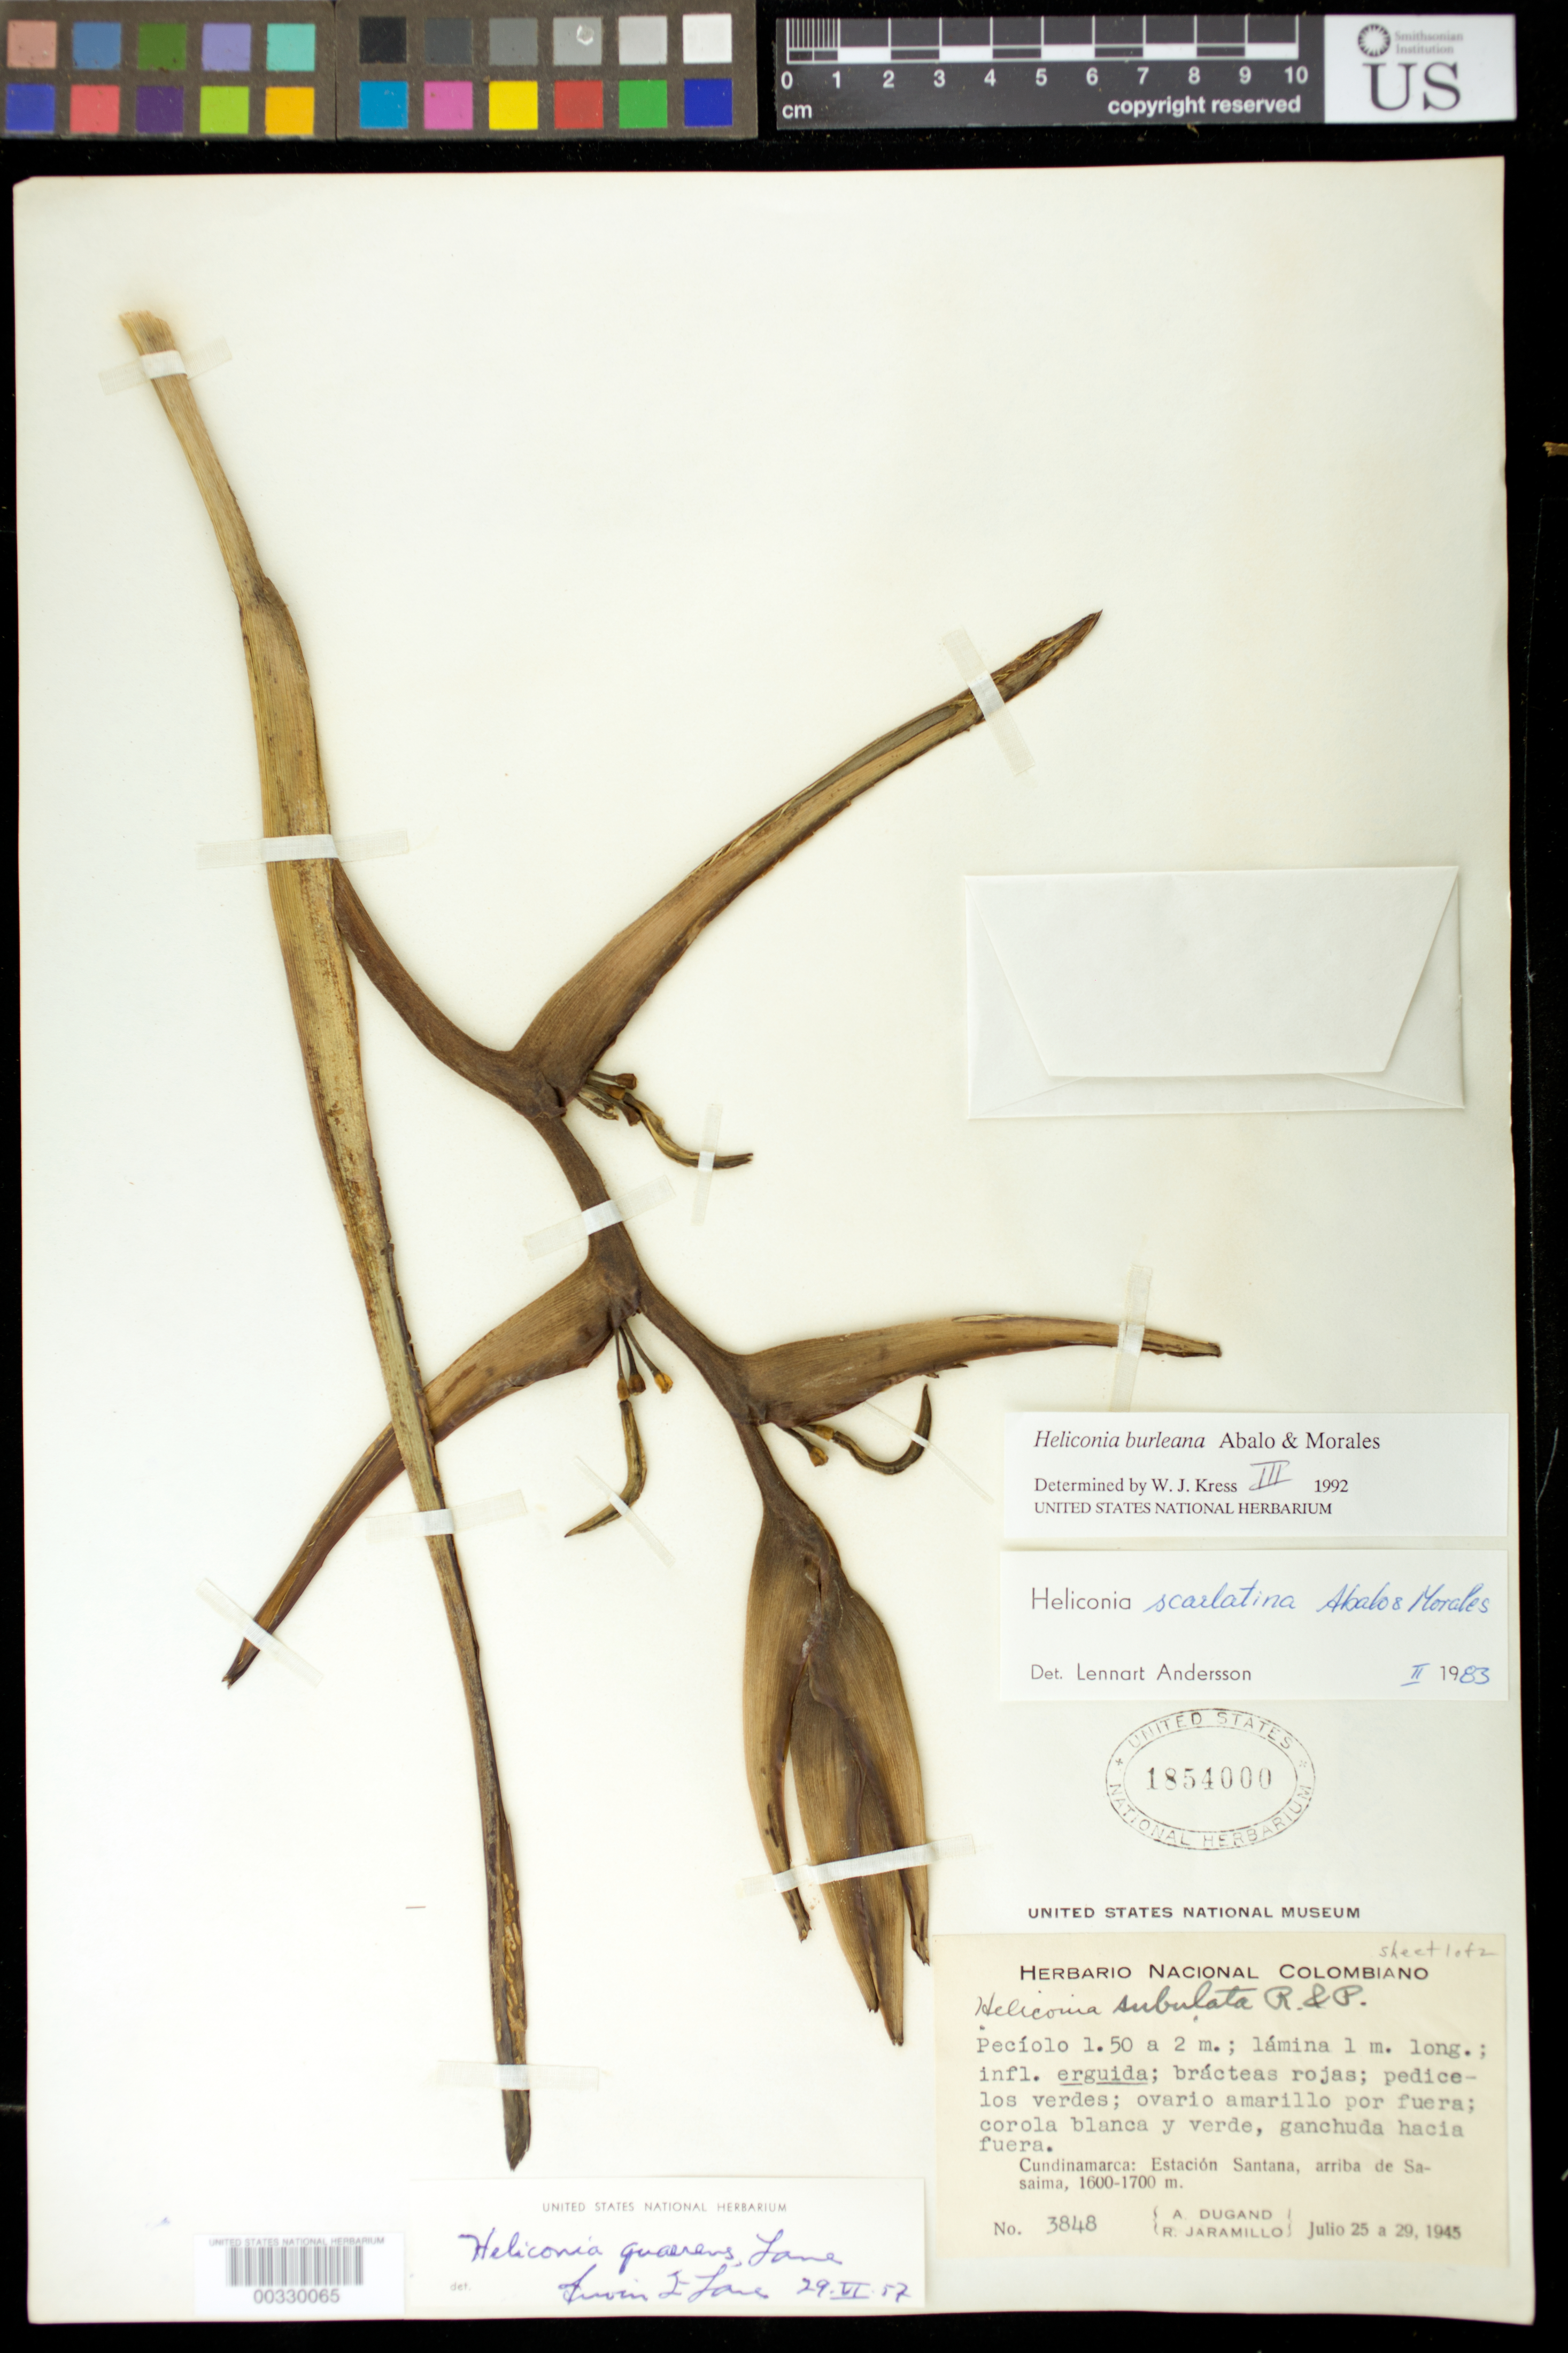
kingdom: Plantae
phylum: Tracheophyta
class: Liliopsida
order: Zingiberales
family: Heliconiaceae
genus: Heliconia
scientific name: Heliconia burleana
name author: Abalo & G. Morales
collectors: A. Dugand G. & R. Jaramillo M.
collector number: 3848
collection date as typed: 25 Jul 1945 to 29 Jul 1945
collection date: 1945-07-25/1945-07-29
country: Colombia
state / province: Cundinamarca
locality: Estacion Santana, above Sasaima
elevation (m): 1600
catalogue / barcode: US 1854000